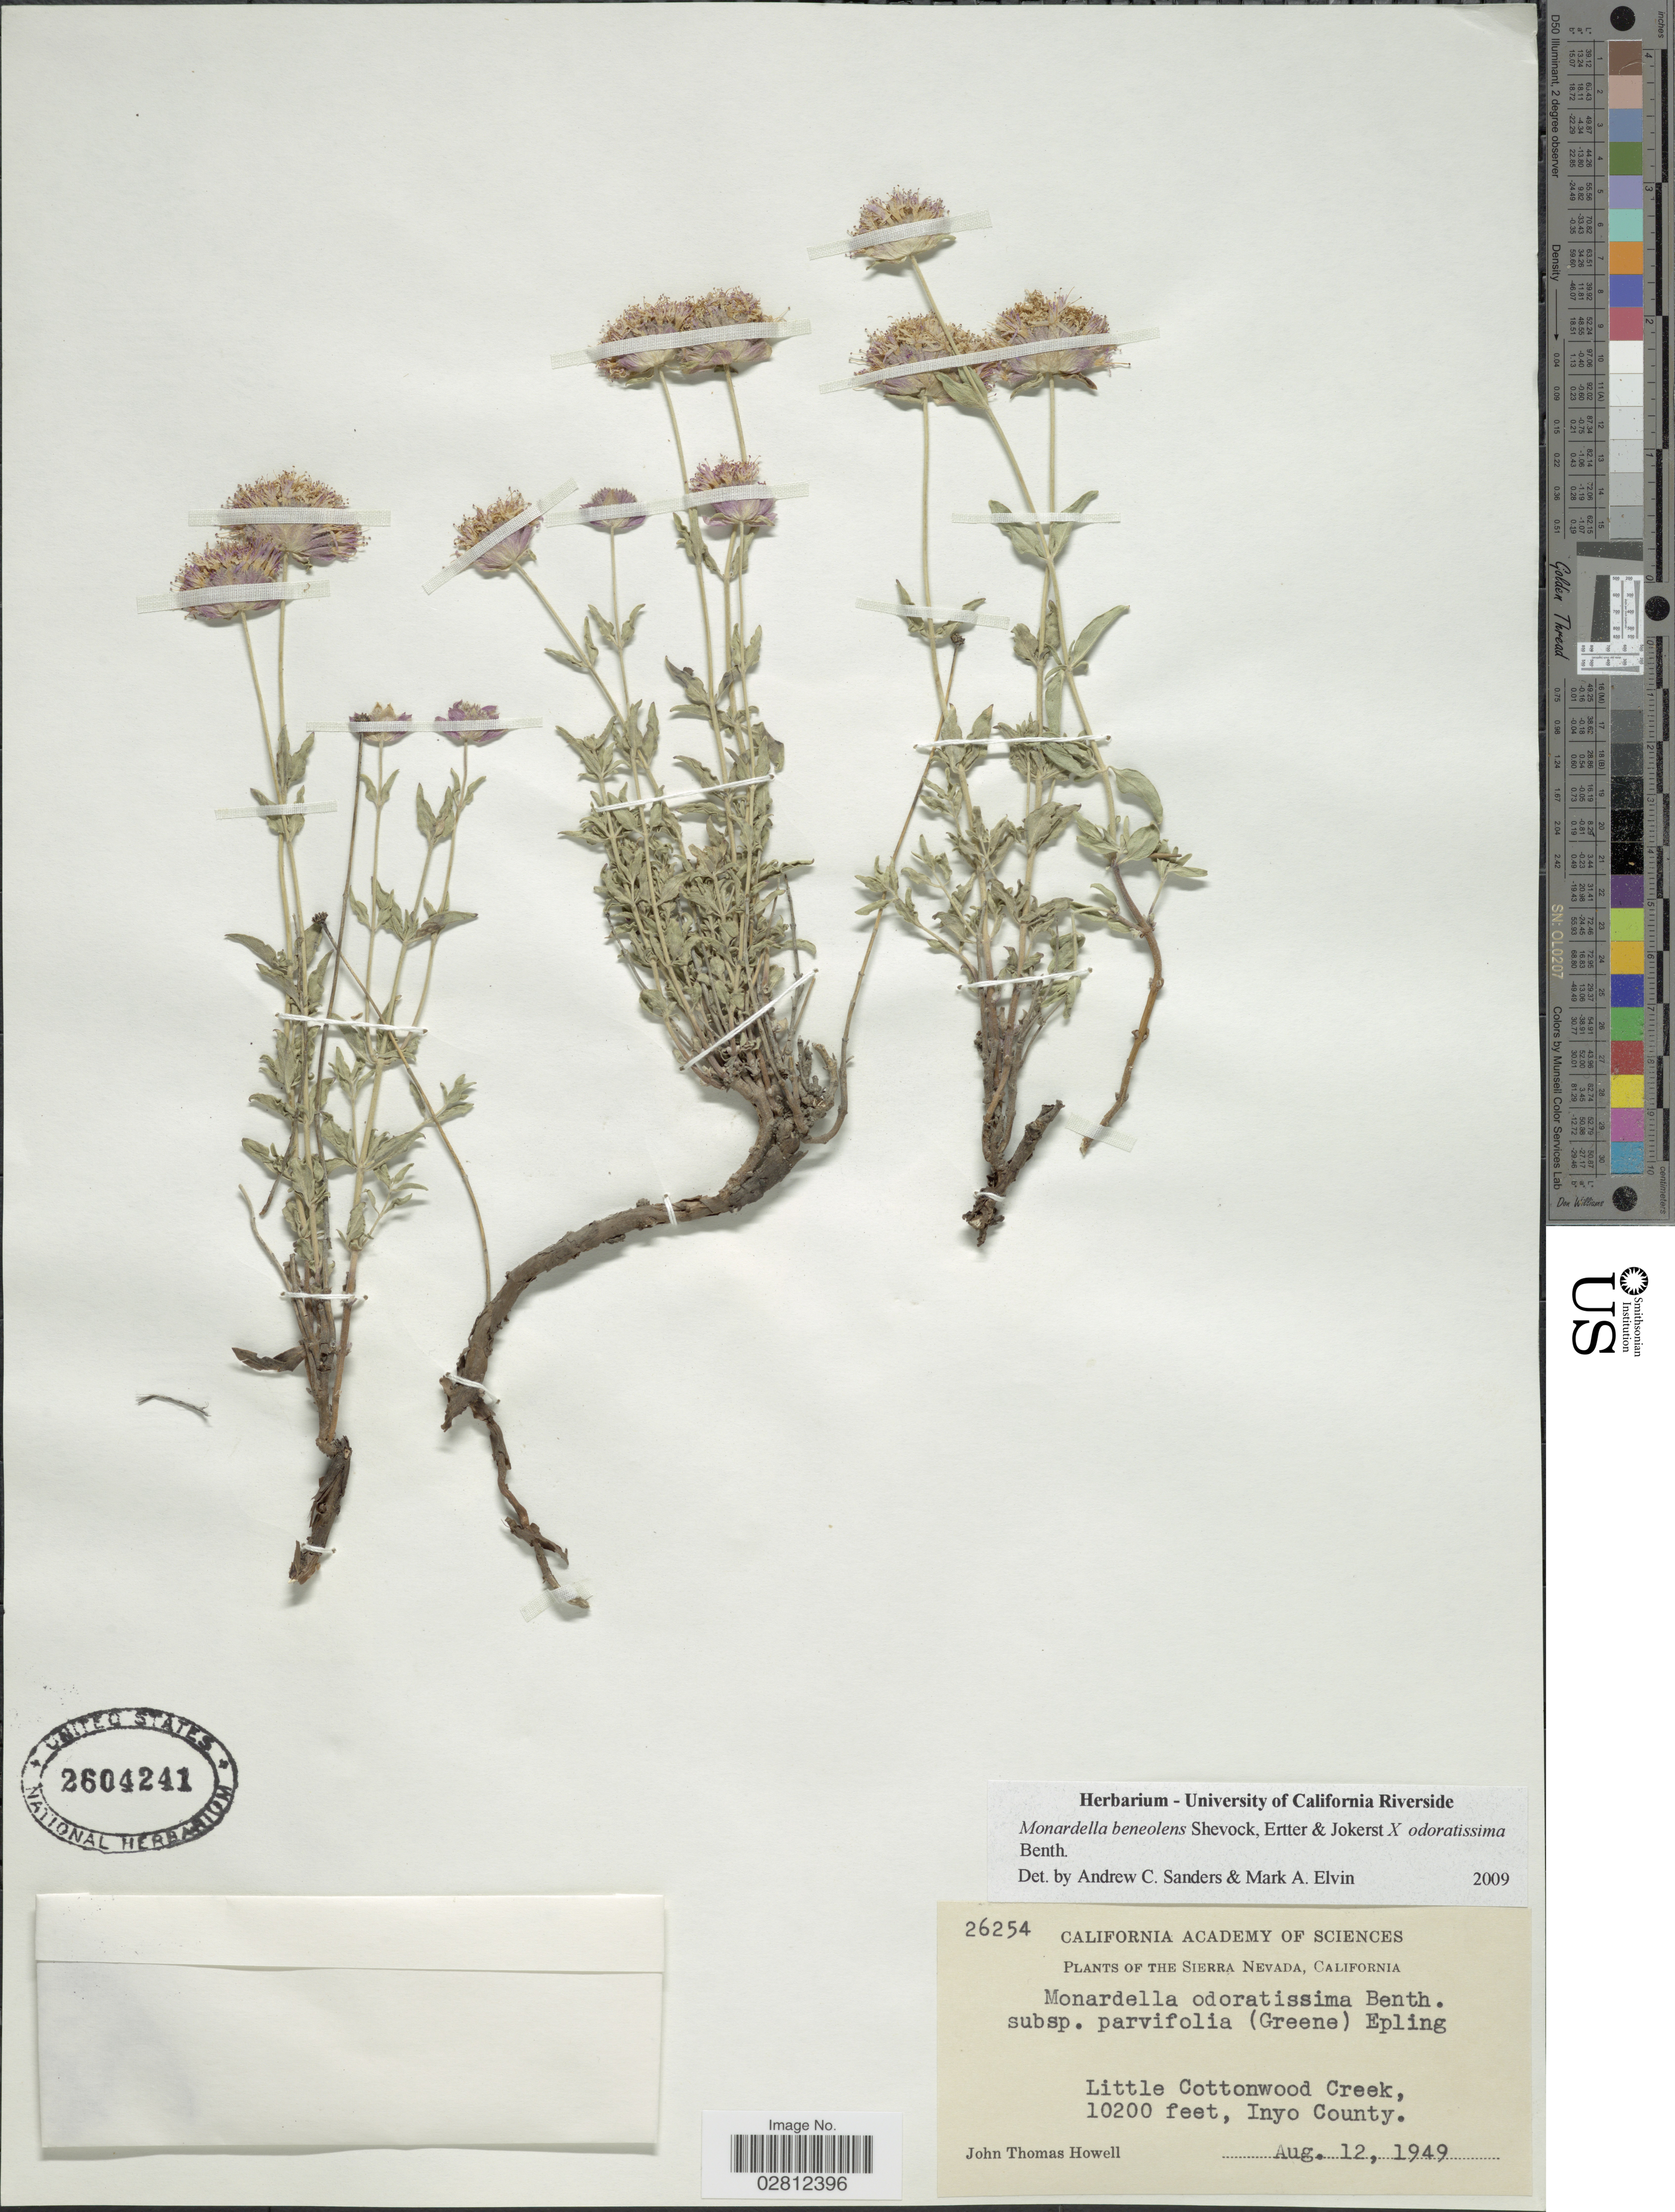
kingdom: Plantae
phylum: Tracheophyta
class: Magnoliopsida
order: Lamiales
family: Lamiaceae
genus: Monardella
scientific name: Monardella beneolens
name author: Shevock et al.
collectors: J. T. Howell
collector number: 26254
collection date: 1949-08-12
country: United States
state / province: California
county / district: Inyo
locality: The Sierra Nevada. Little Cottonwood Creek, Inyo County.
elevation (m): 3109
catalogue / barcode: US 2604241